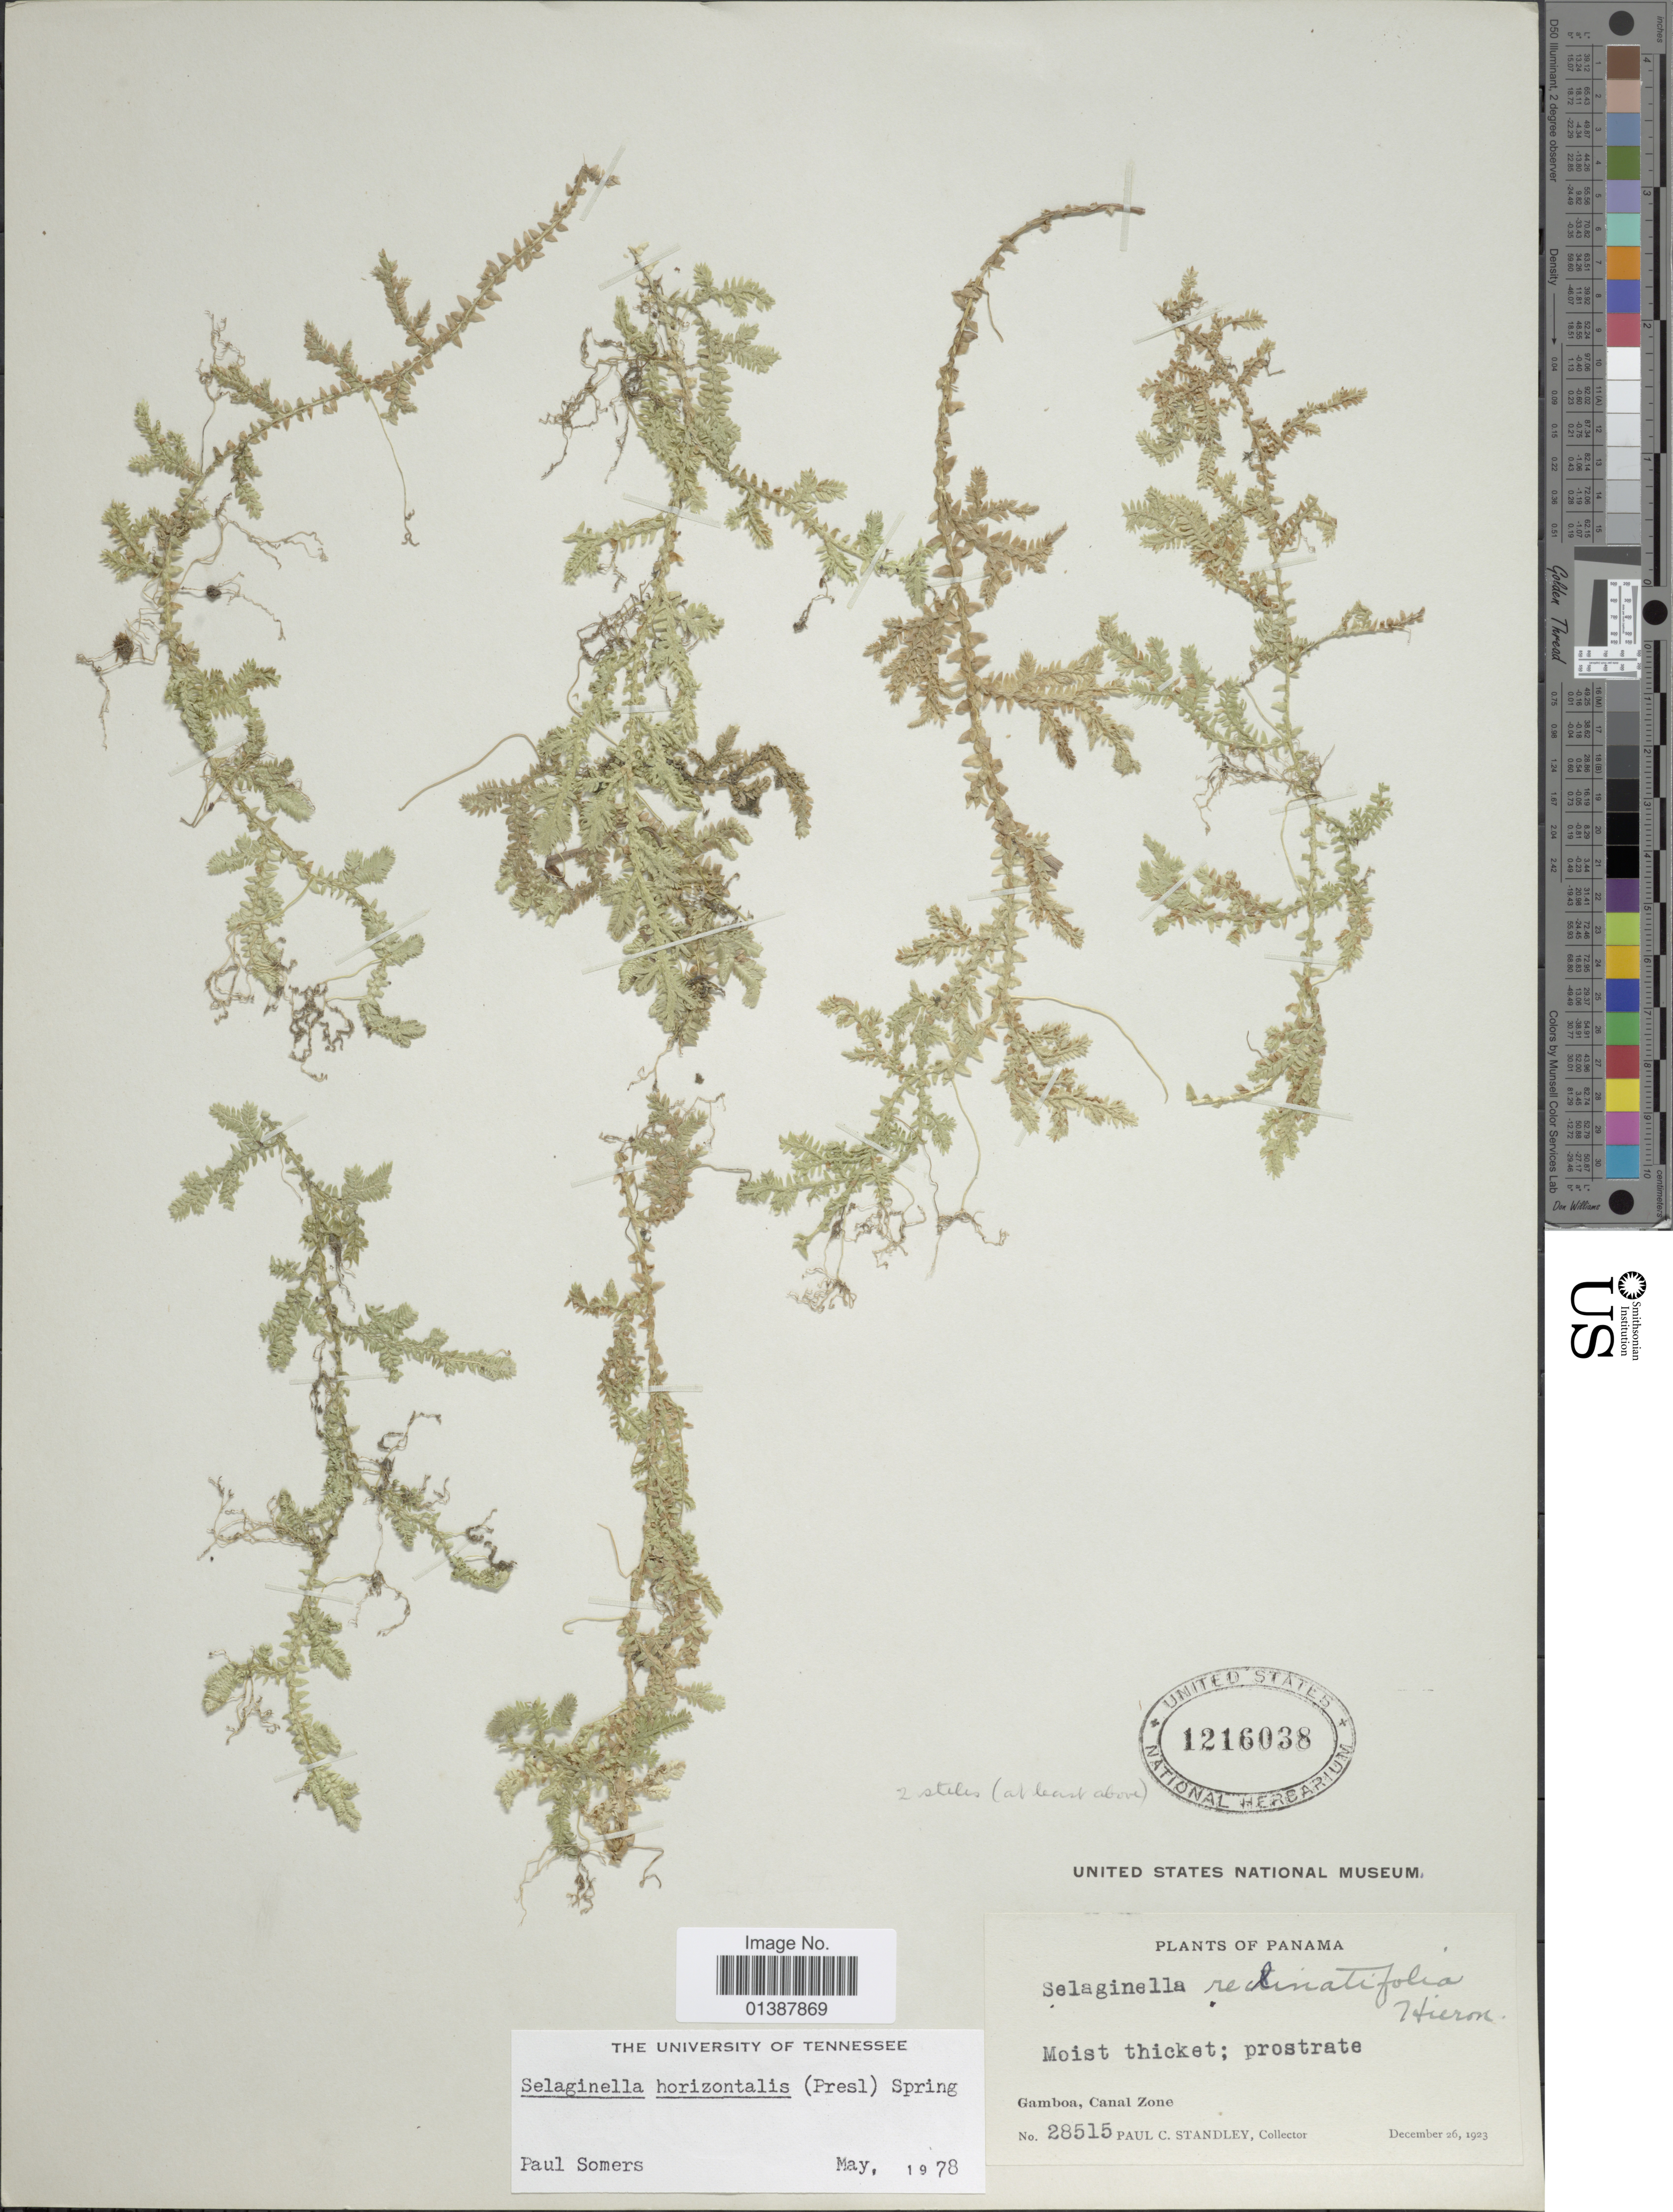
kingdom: Plantae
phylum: Tracheophyta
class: Lycopodiopsida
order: Selaginellales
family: Selaginellaceae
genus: Selaginella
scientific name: Selaginella horizontalis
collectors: P. C. Standley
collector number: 28515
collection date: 1923-12-26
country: Panama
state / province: Colón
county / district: Canal Zone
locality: Gamboa, Canal Zone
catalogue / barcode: US 1216038